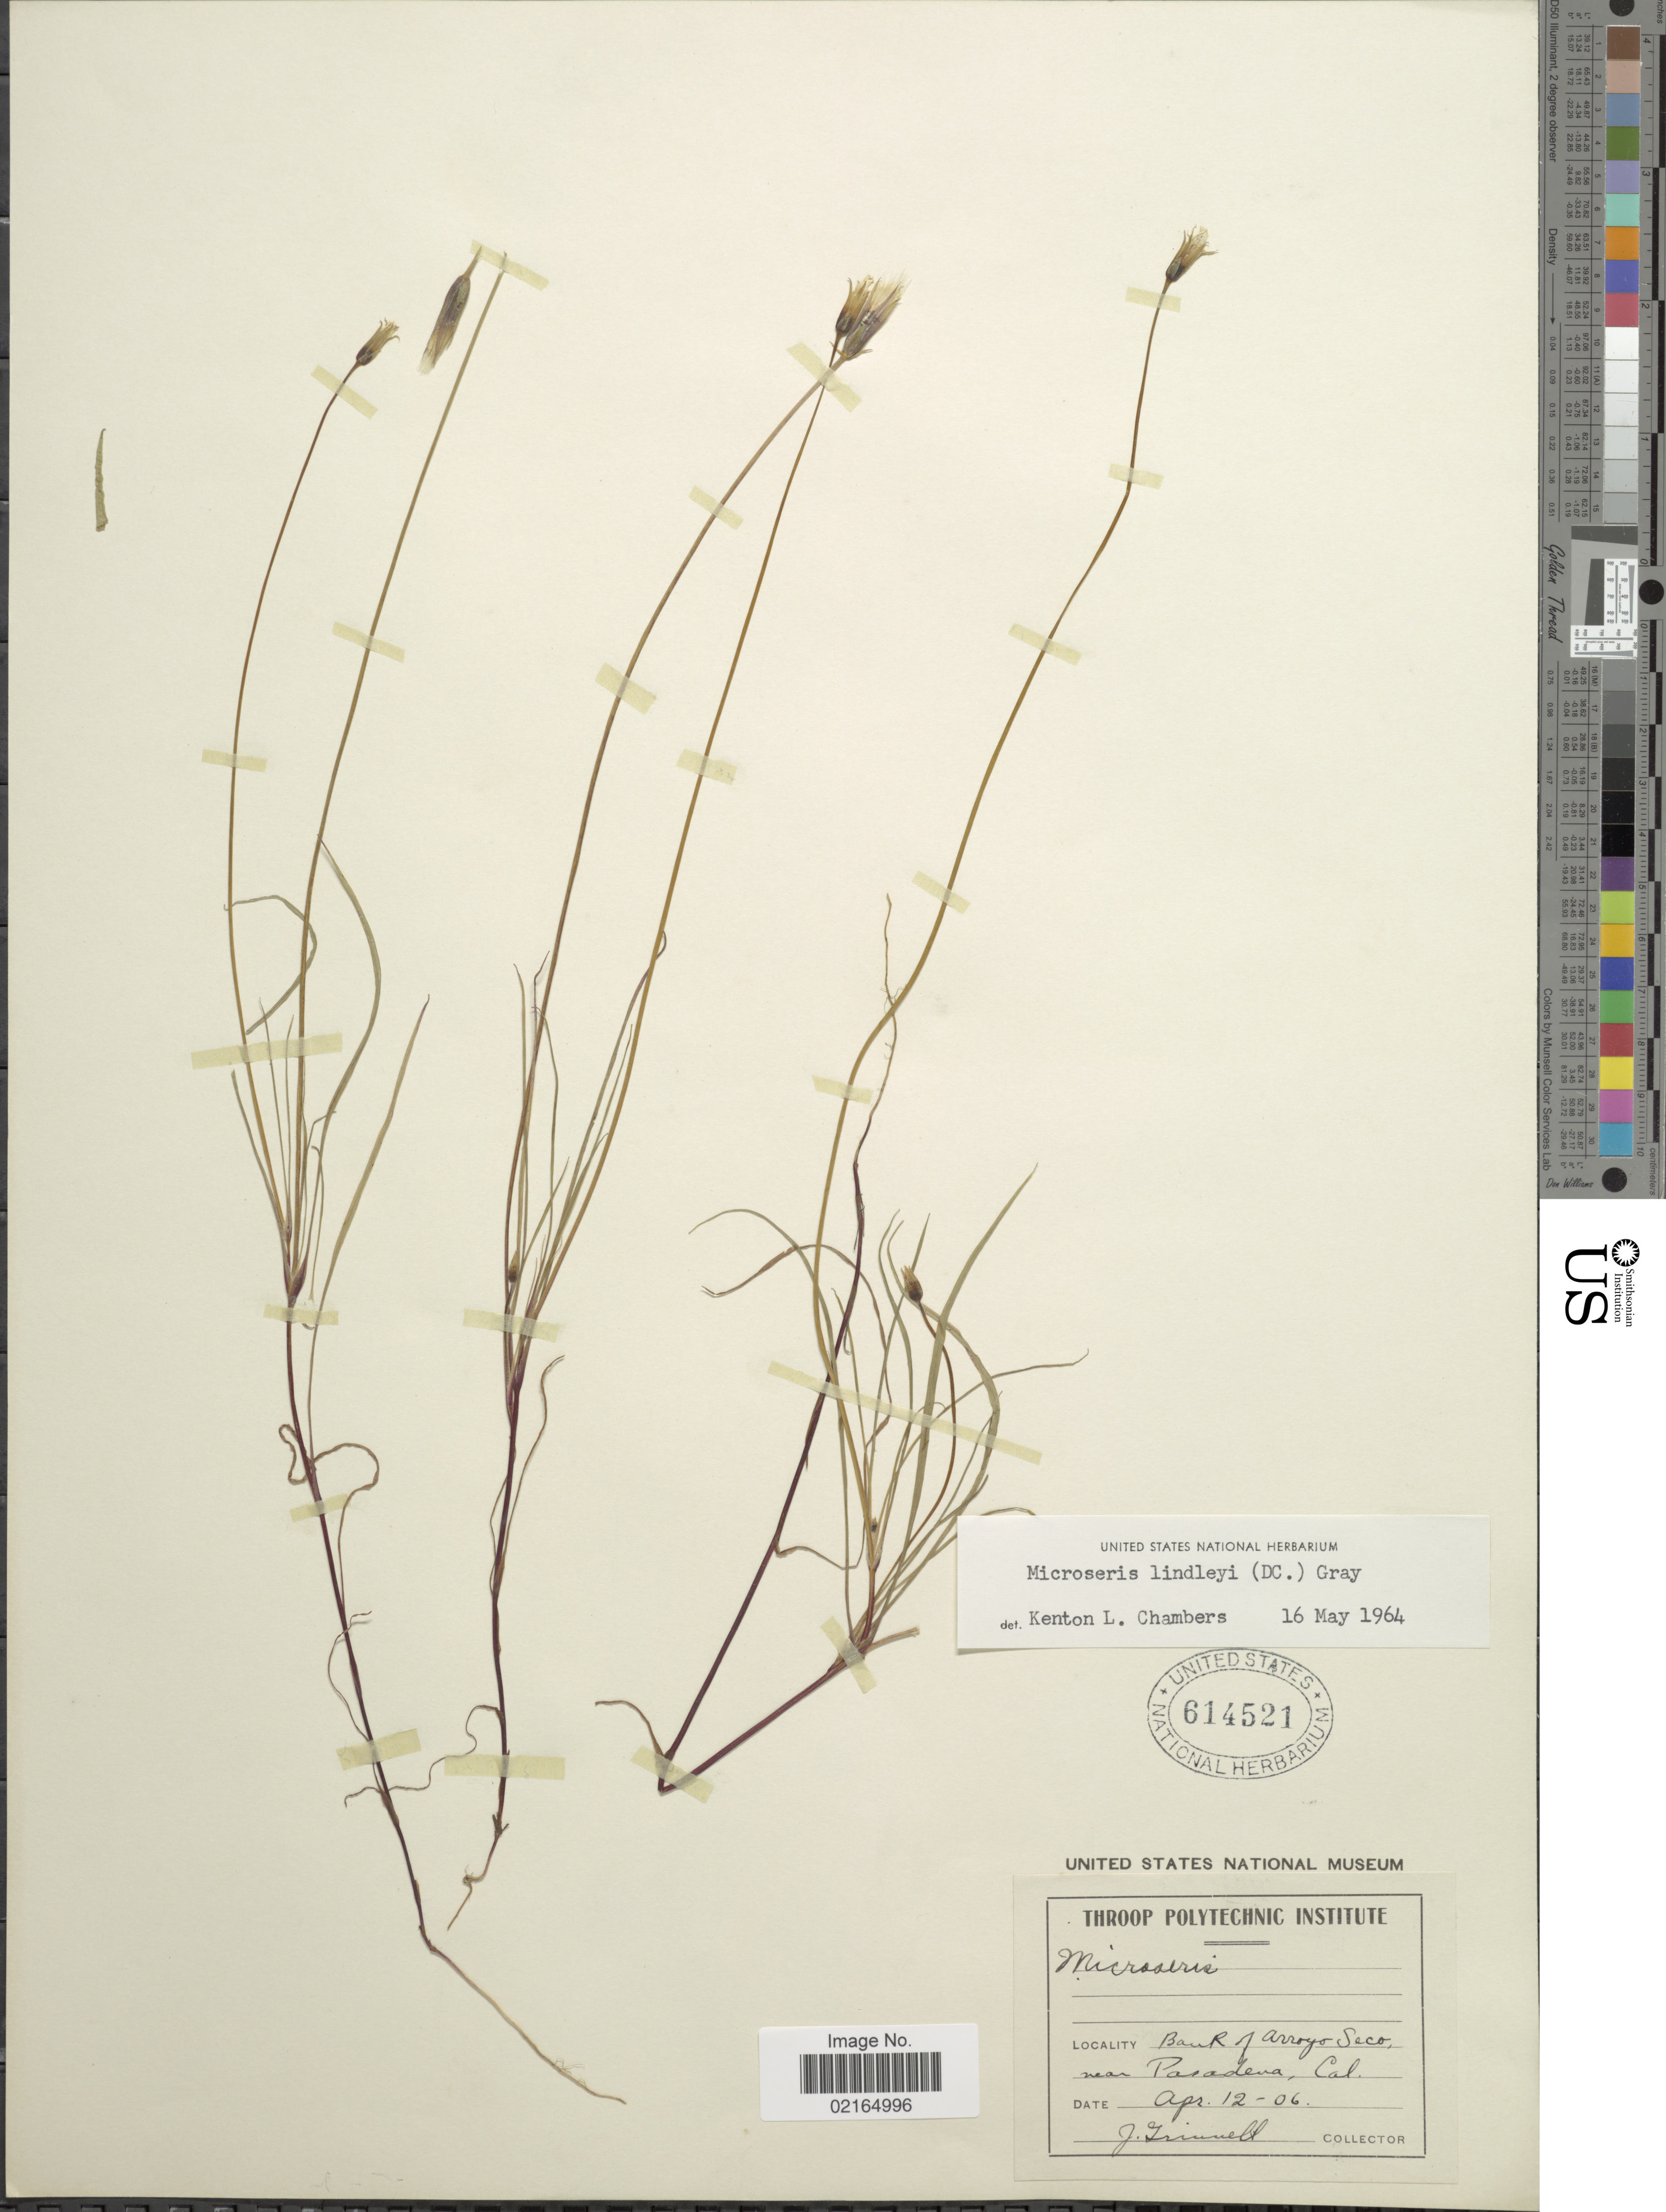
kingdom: Plantae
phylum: Tracheophyta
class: Magnoliopsida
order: Asterales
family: Asteraceae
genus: Uropappus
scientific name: Uropappus lindleyi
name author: (DC.) Nutt.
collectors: J. Grinnell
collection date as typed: Transcribed d/m/y: 12/4/06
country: United States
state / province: California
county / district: Los Angeles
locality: Bank of arroyo Seco, nar Pasadena.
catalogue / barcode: US 614521